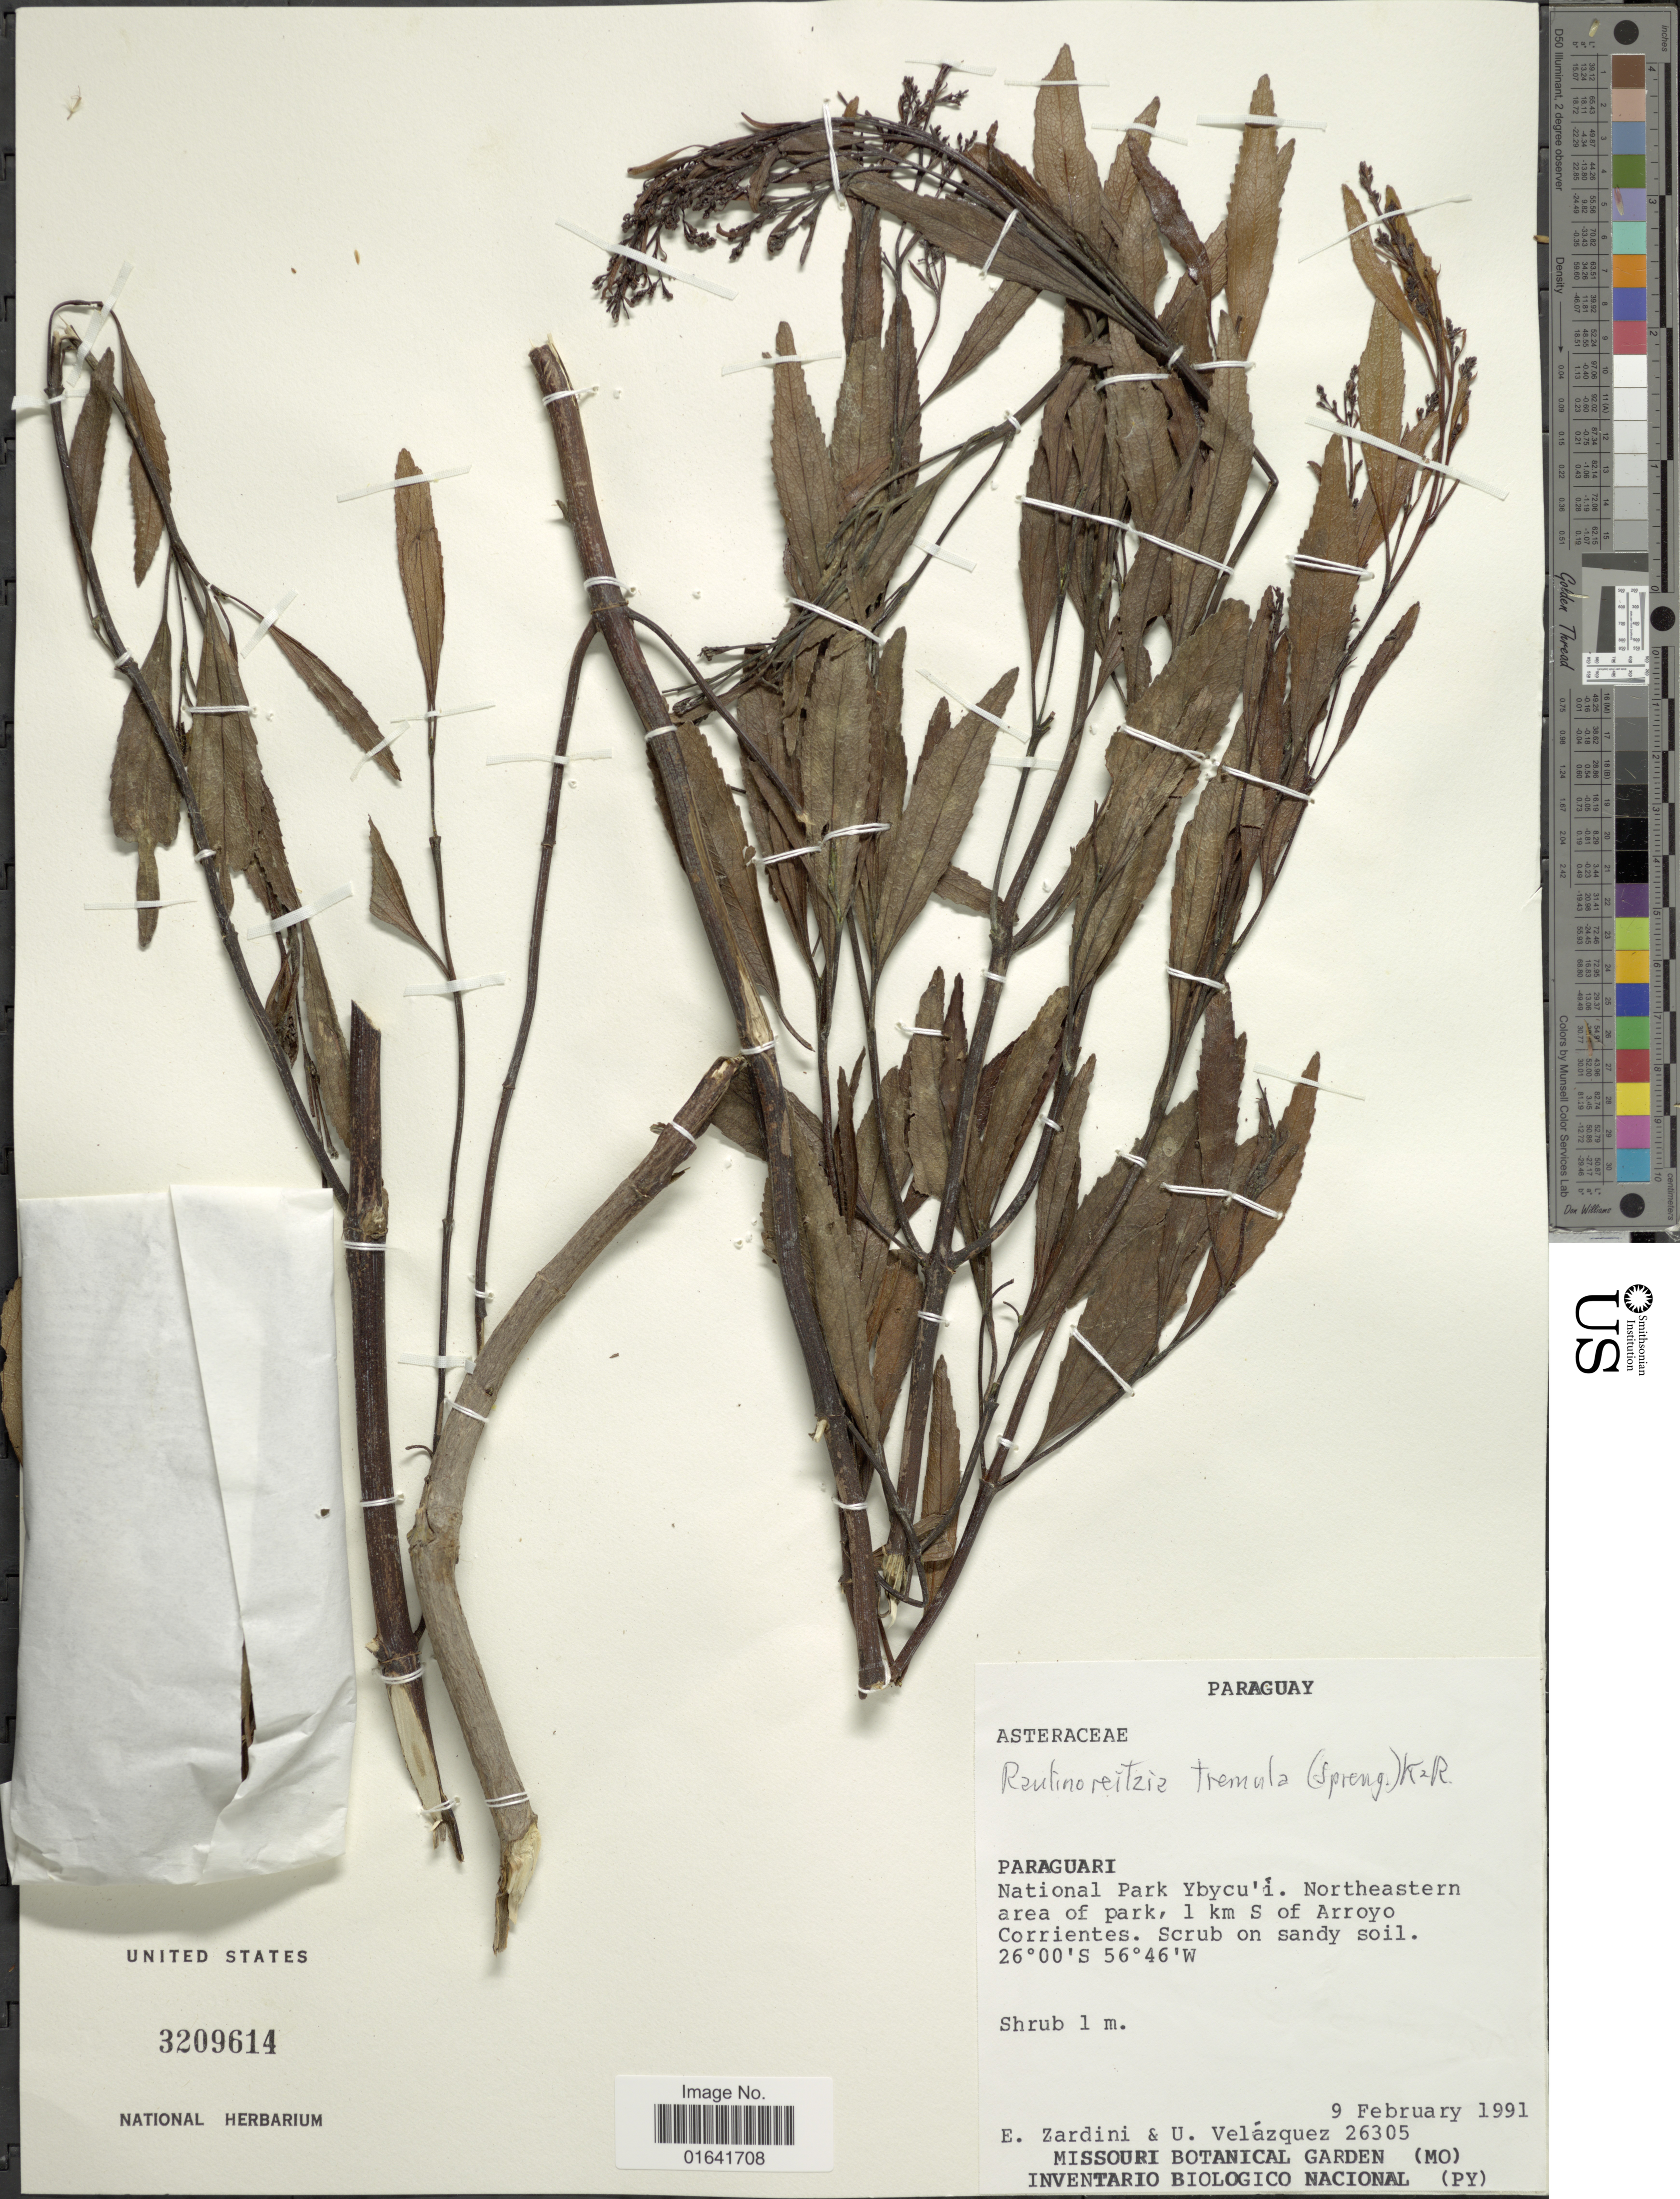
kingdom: Plantae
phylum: Tracheophyta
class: Magnoliopsida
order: Asterales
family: Asteraceae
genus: Raulinoreitzia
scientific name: Raulinoreitzia crenulata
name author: (Spreng.) R.M. King & H. Rob.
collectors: E. M. Zardini & U. Velázquez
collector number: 26305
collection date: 1991-02-09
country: Paraguay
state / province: Paraguari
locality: National Park Ybycu'i, northeastern area of park, 1 km S of Arroyo Corrientes.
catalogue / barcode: US 3209614